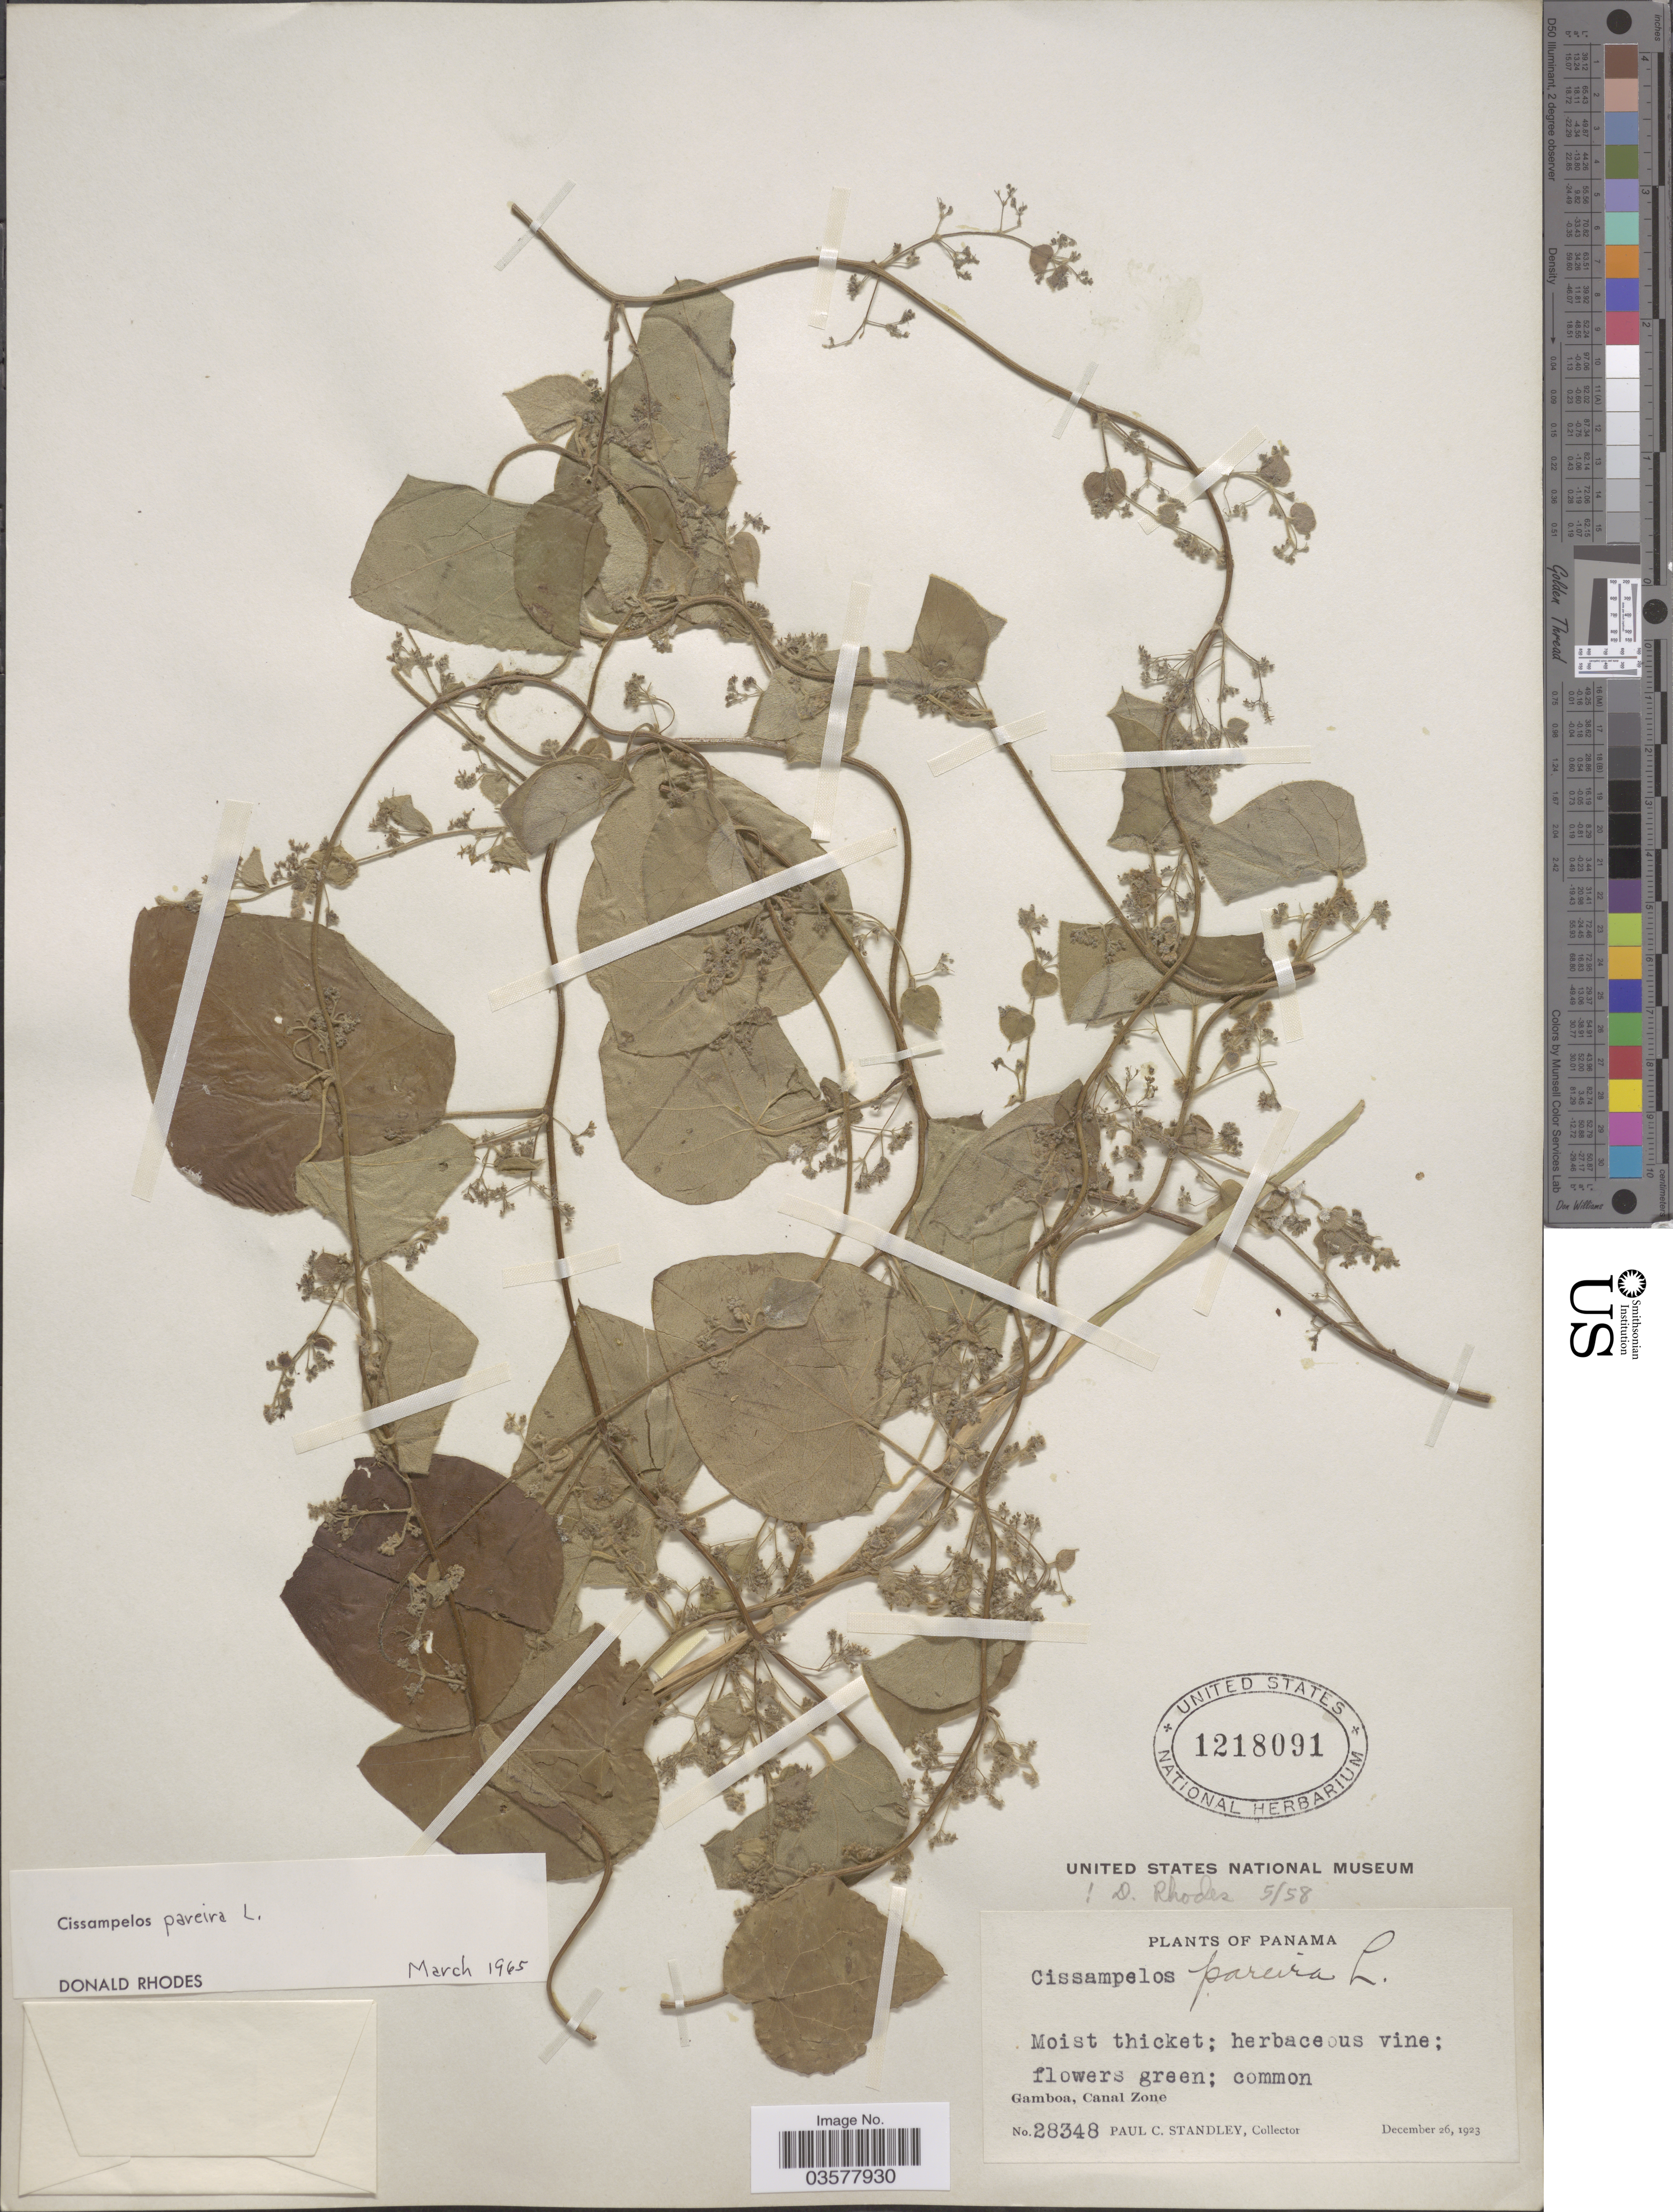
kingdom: Plantae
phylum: Tracheophyta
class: Magnoliopsida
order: Ranunculales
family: Menispermaceae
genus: Cissampelos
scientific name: Cissampelos pareira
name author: L.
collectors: P. C. Standley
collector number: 28348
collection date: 1923-12-26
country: Panama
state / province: Colón / Panamá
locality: Gamboa, Canal Zone.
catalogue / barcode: US 1218091